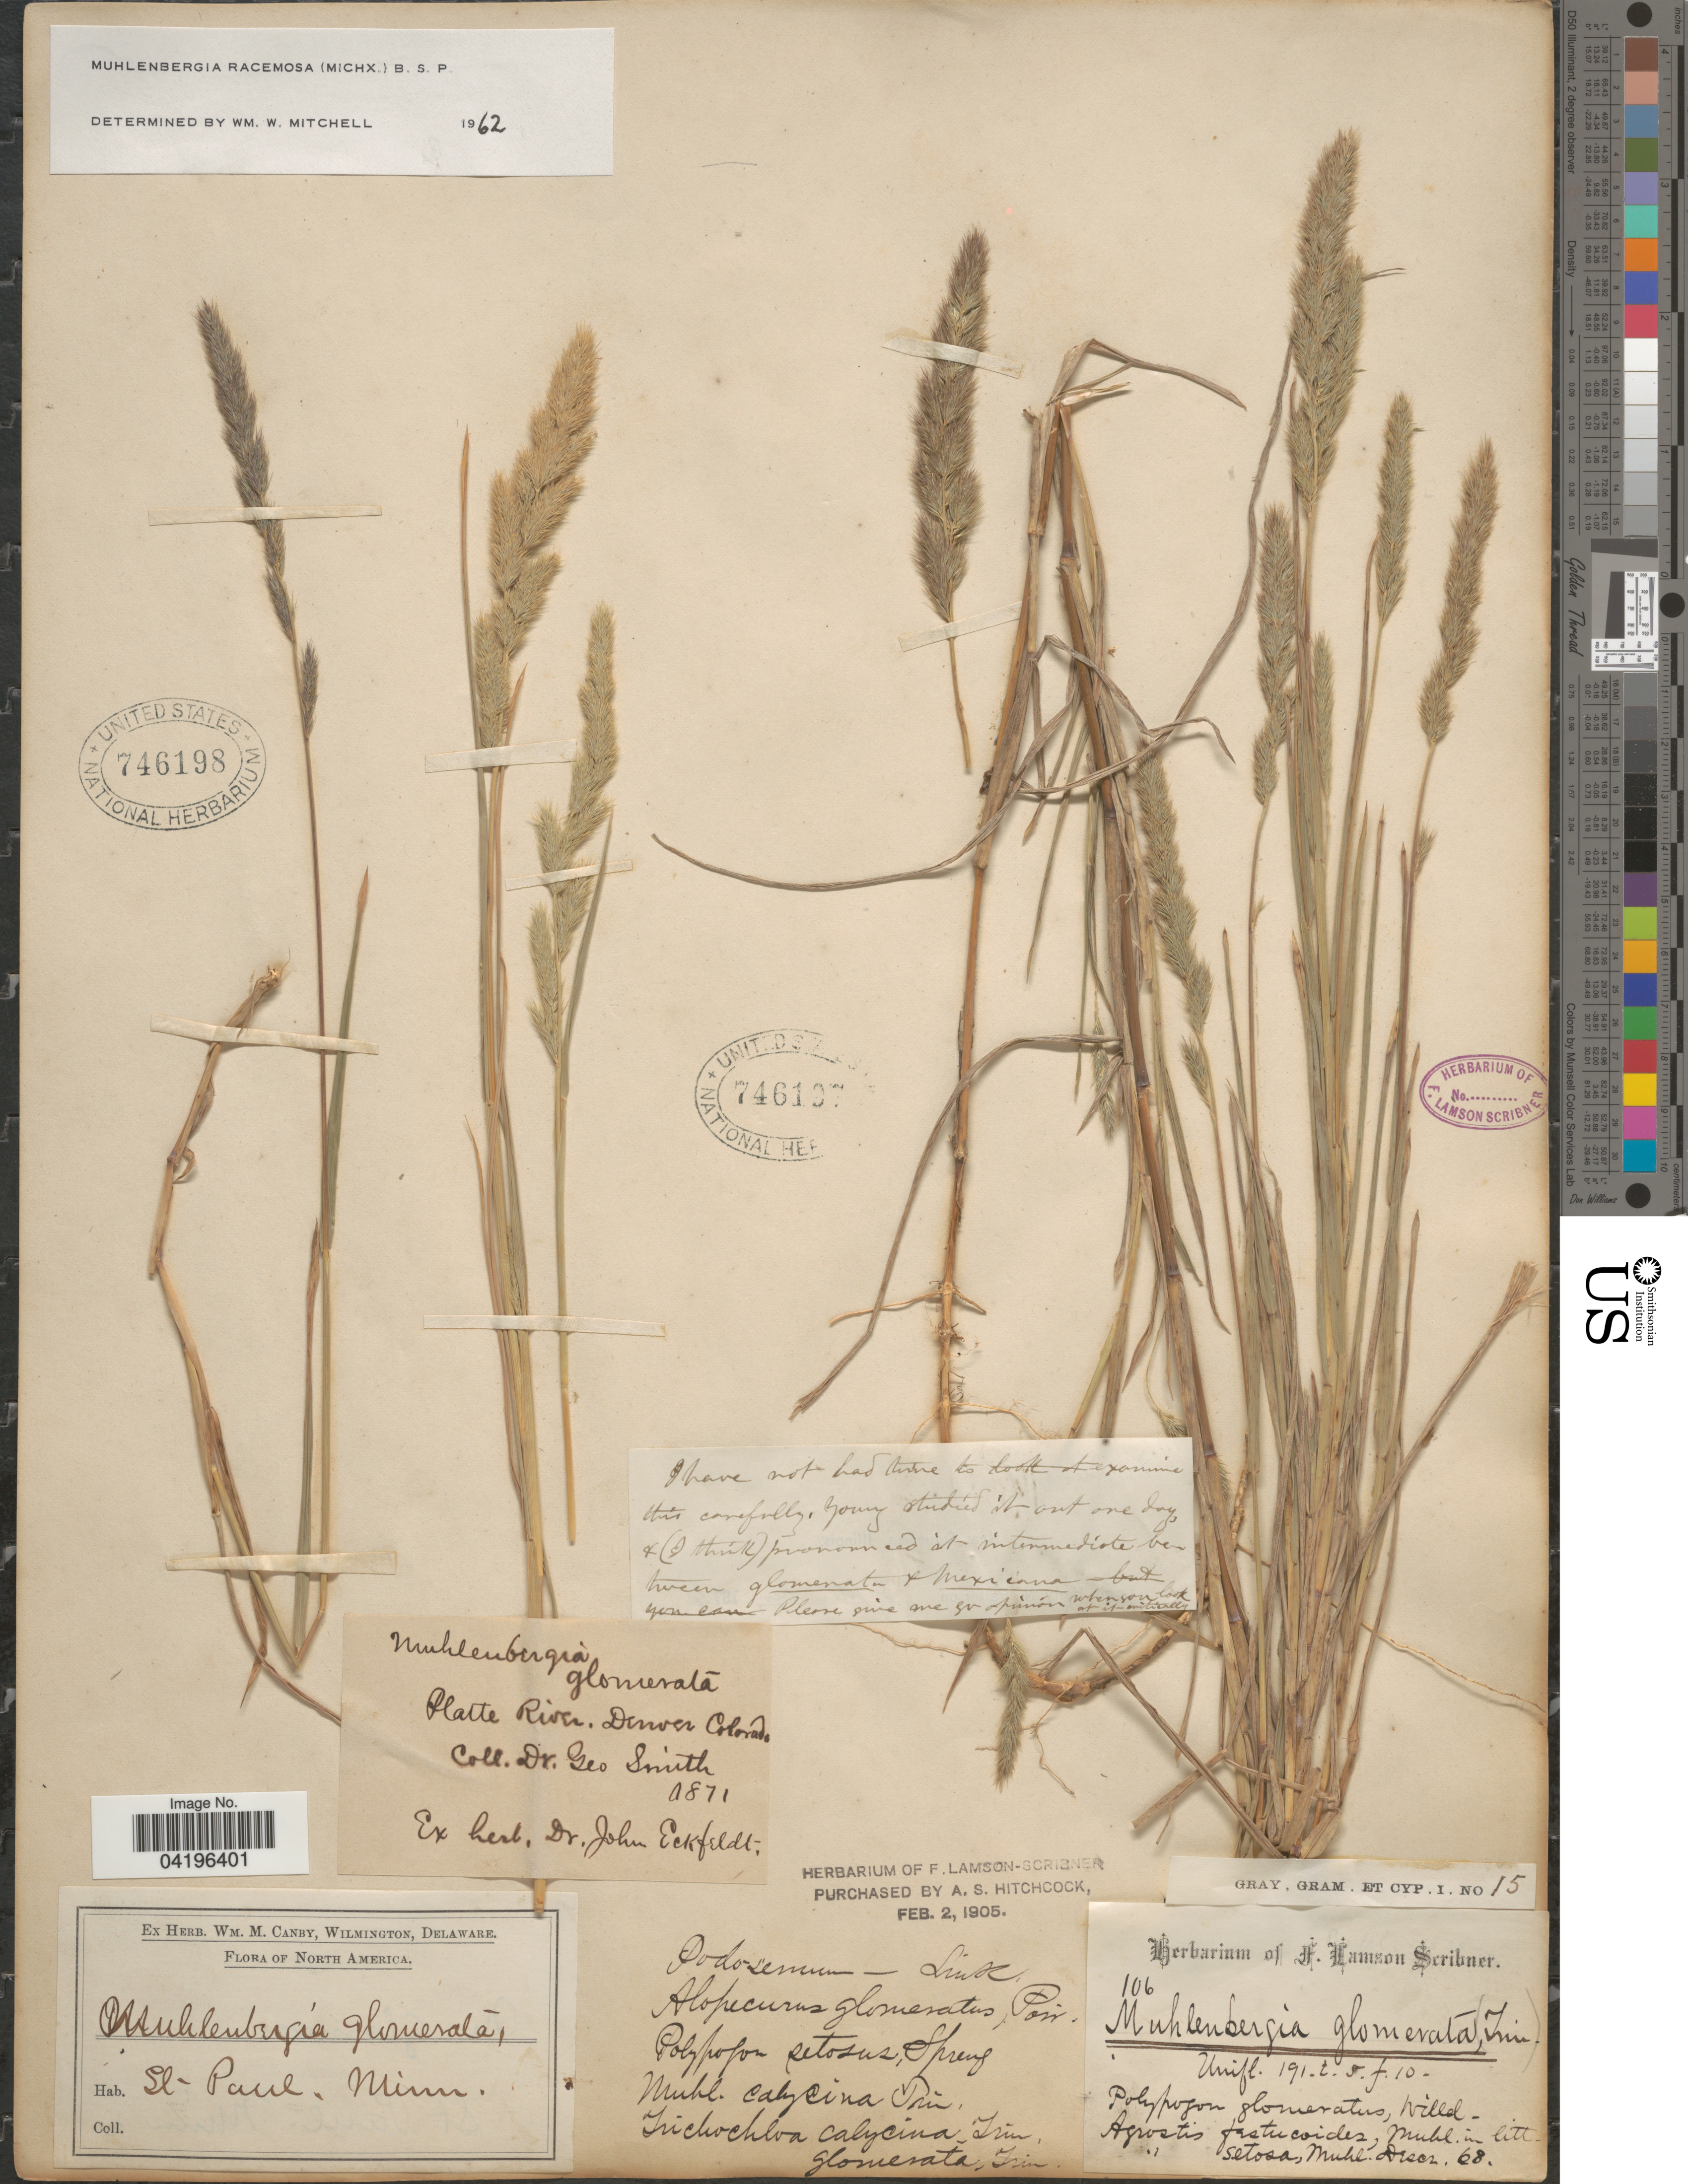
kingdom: Plantae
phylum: Tracheophyta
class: Liliopsida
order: Poales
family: Poaceae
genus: Muhlenbergia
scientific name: Muhlenbergia racemosa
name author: (Michx.) Britton et al.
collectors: ex herb. W.M. Canby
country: United States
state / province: Minnesota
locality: St Paul.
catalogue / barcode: US 746198-2